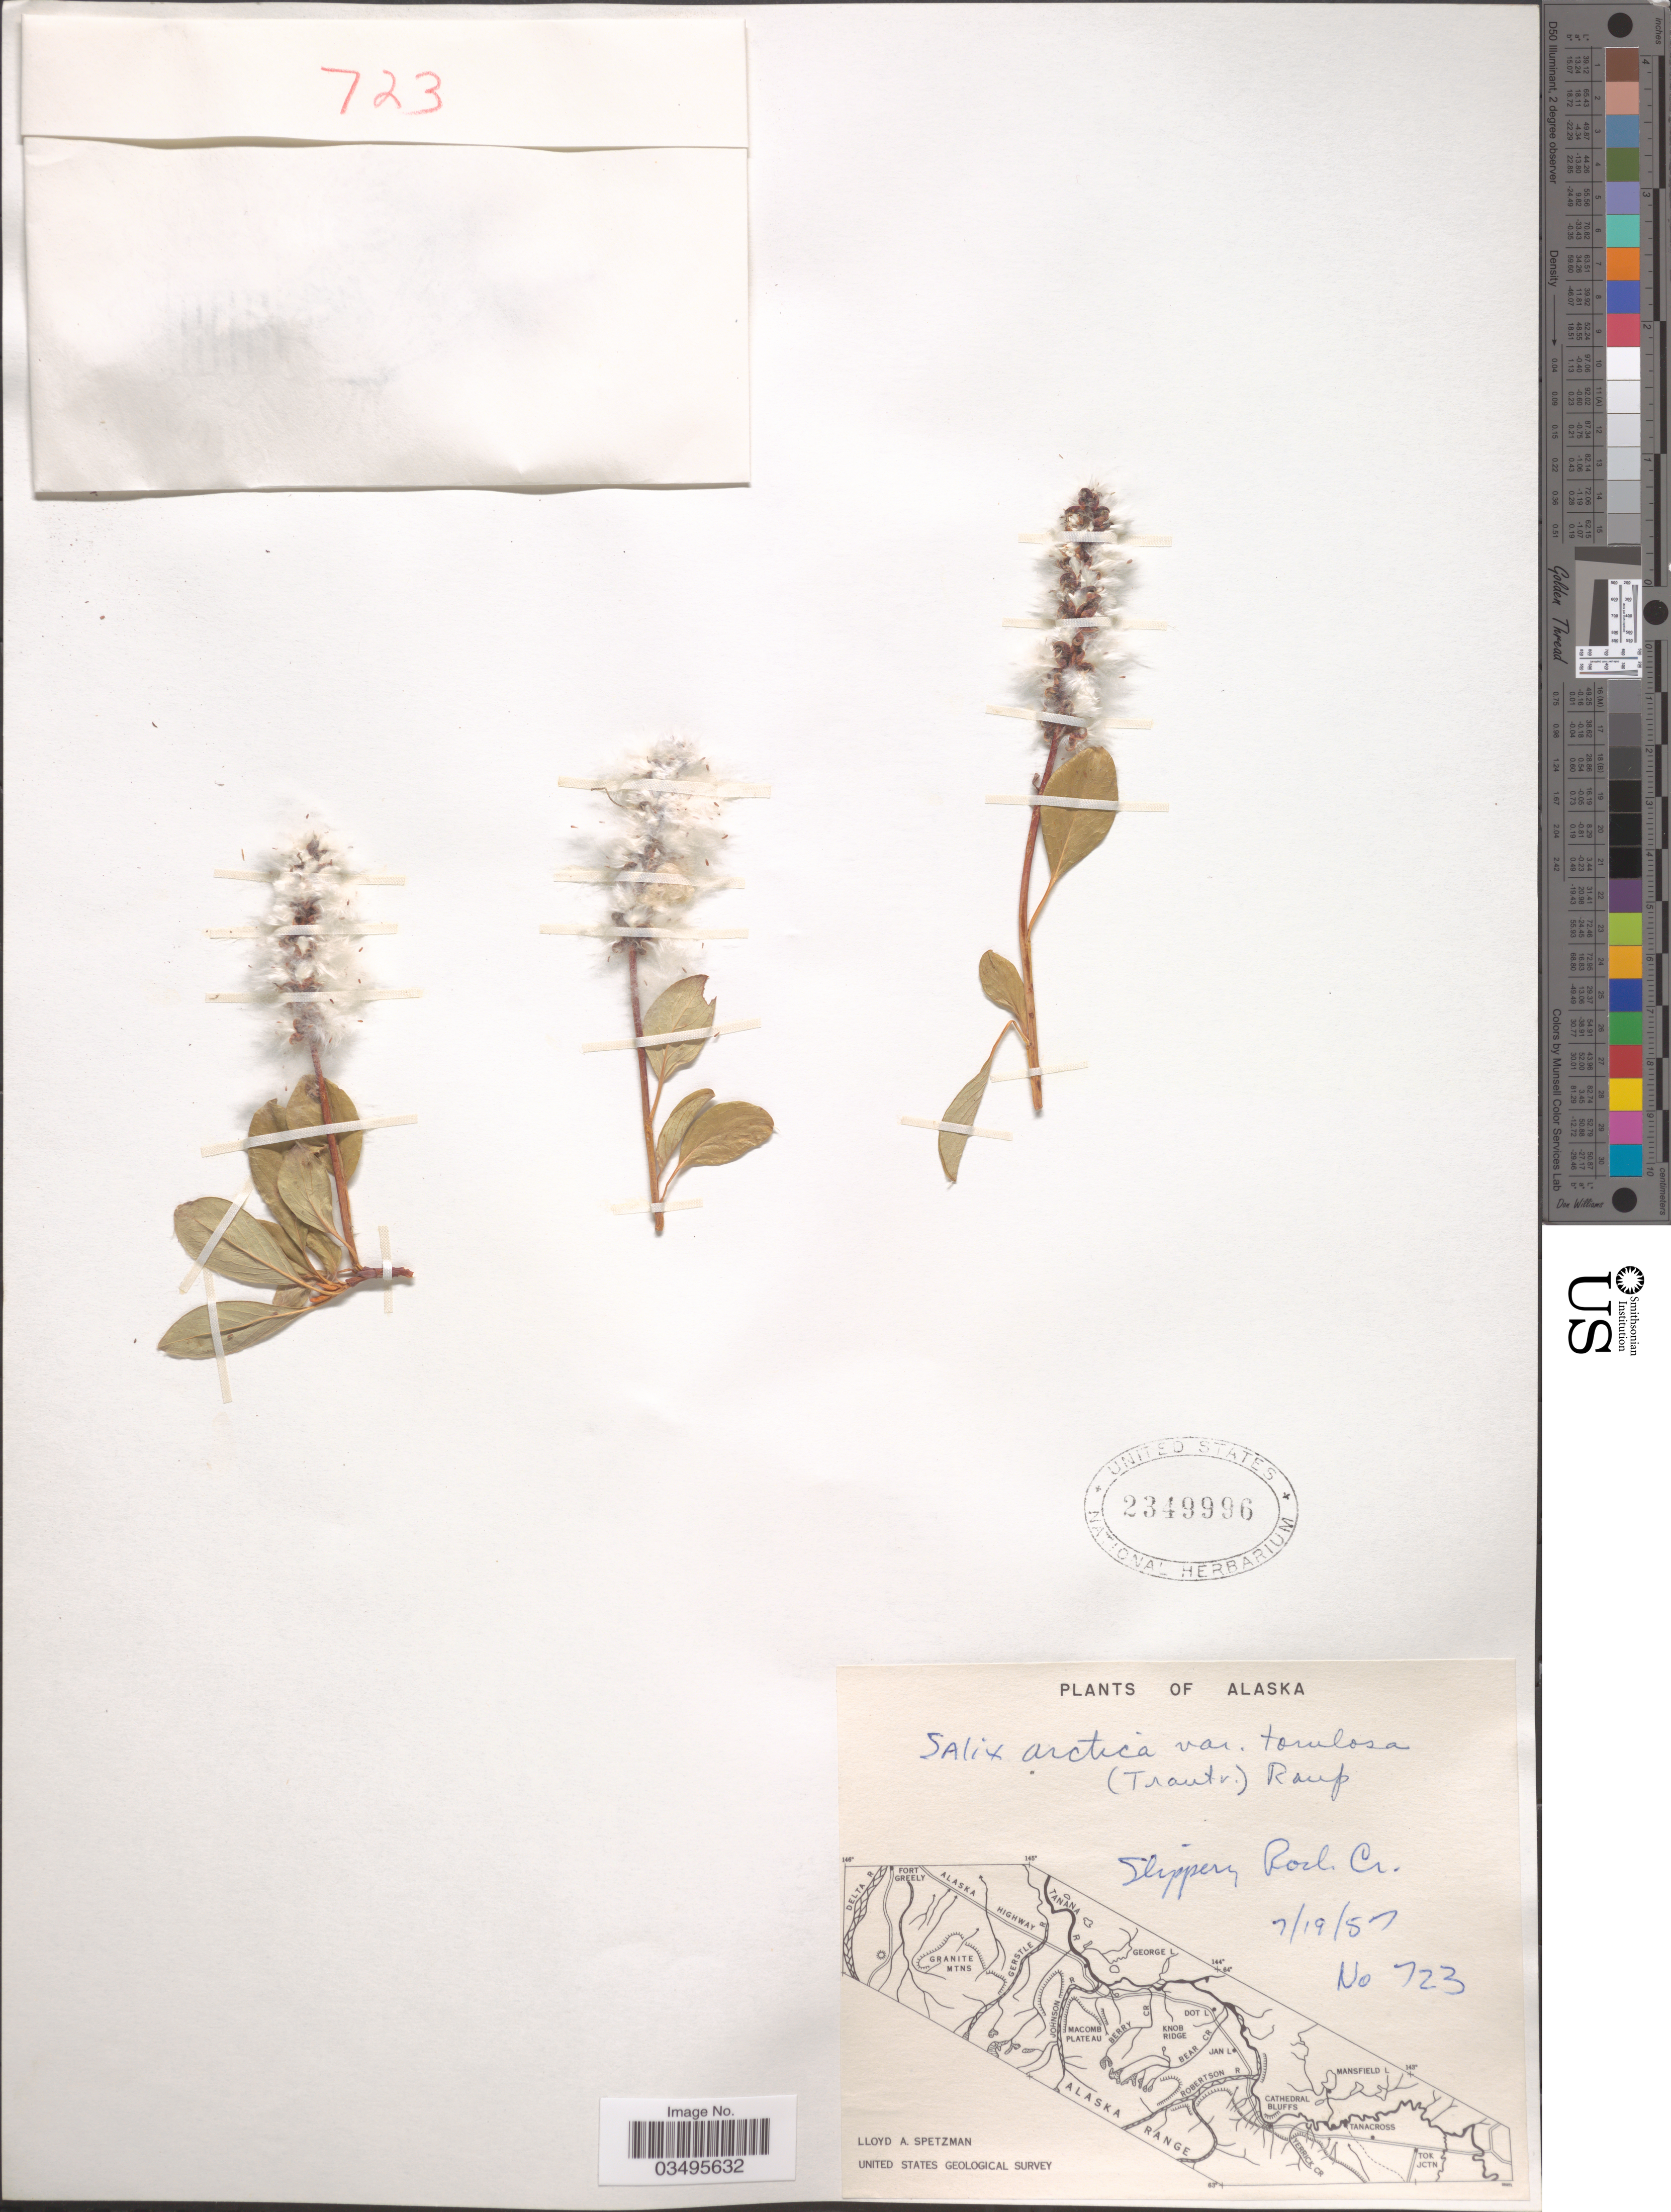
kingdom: Plantae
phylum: Tracheophyta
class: Magnoliopsida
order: Malpighiales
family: Salicaceae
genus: Salix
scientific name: Salix arctica var. torulosa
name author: Raup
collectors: L. Spetzman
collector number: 723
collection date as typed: Transcribed d/m/y: 19/7/57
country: United States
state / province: Alaska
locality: Slippery Rock Cr.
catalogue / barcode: US 2349996